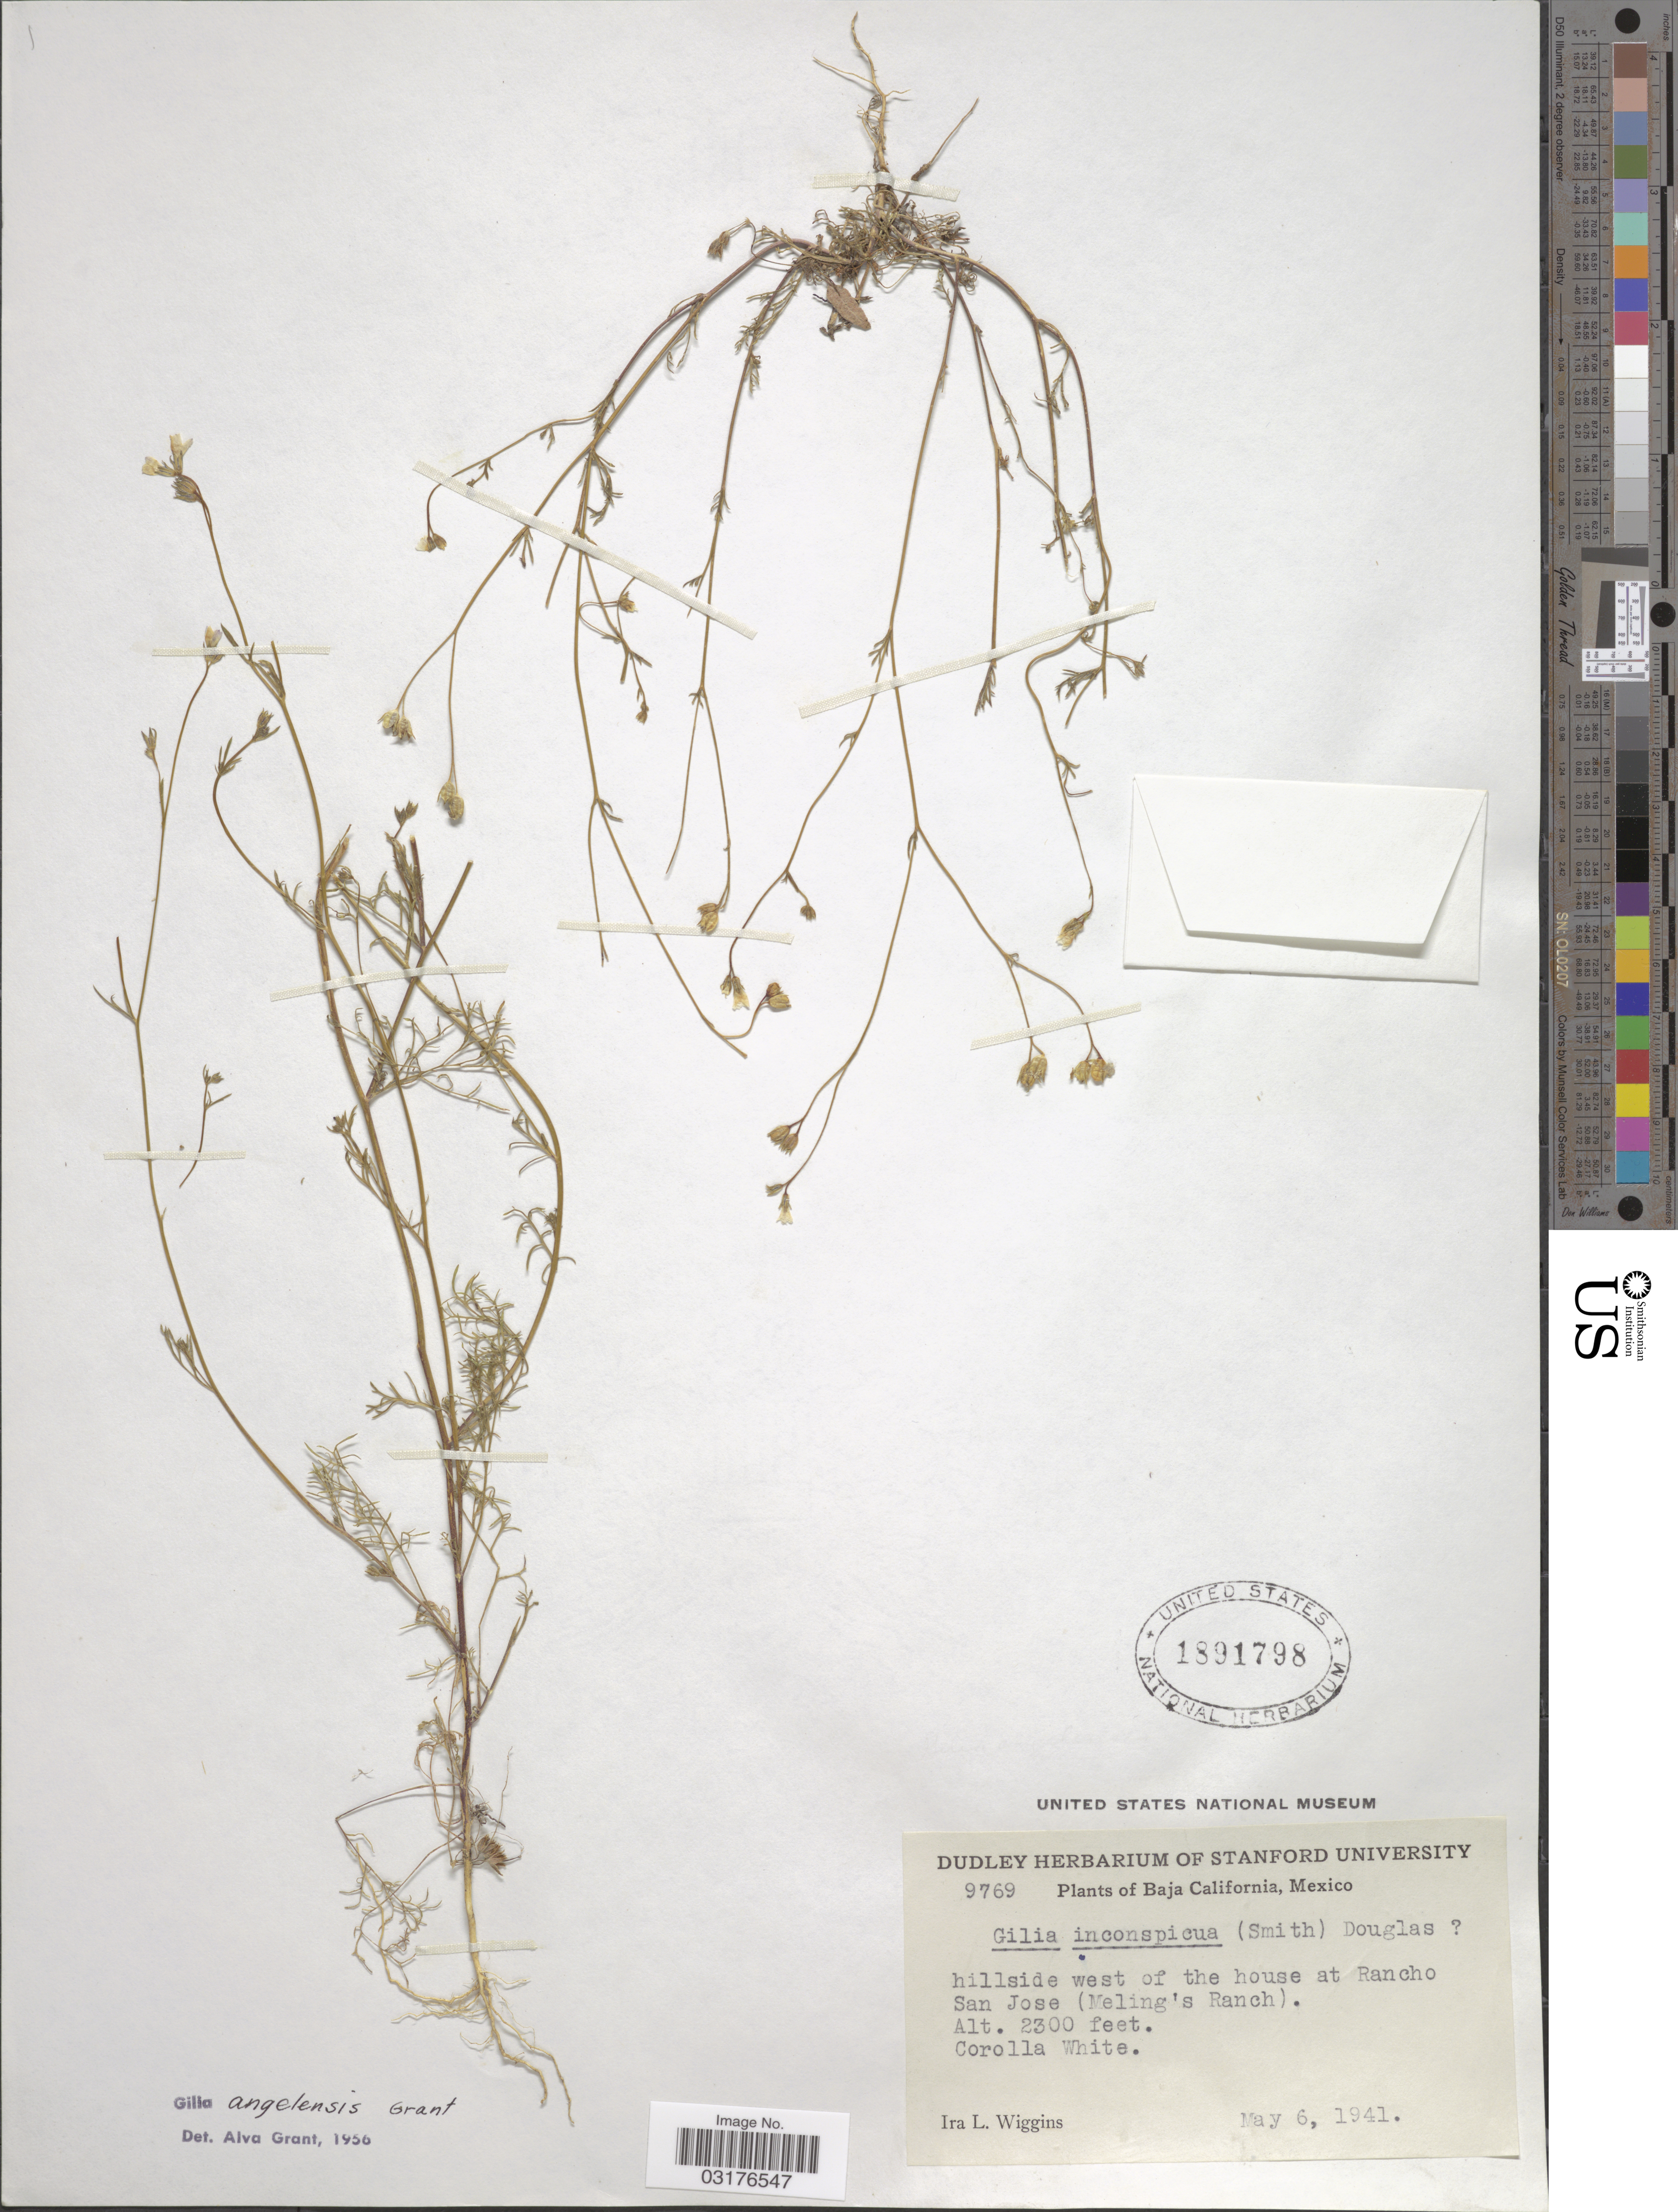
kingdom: Plantae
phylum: Tracheophyta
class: Magnoliopsida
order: Ericales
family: Polemoniaceae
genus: Gilia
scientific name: Gilia angelensis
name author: V.E. Grant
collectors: I. L. Wiggins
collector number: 9769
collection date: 1941-05-06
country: Mexico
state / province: Baja California Norte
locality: Hillside west of the house at Rancho San Jose (Meling's Ranch).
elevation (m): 701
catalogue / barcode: US 1891798